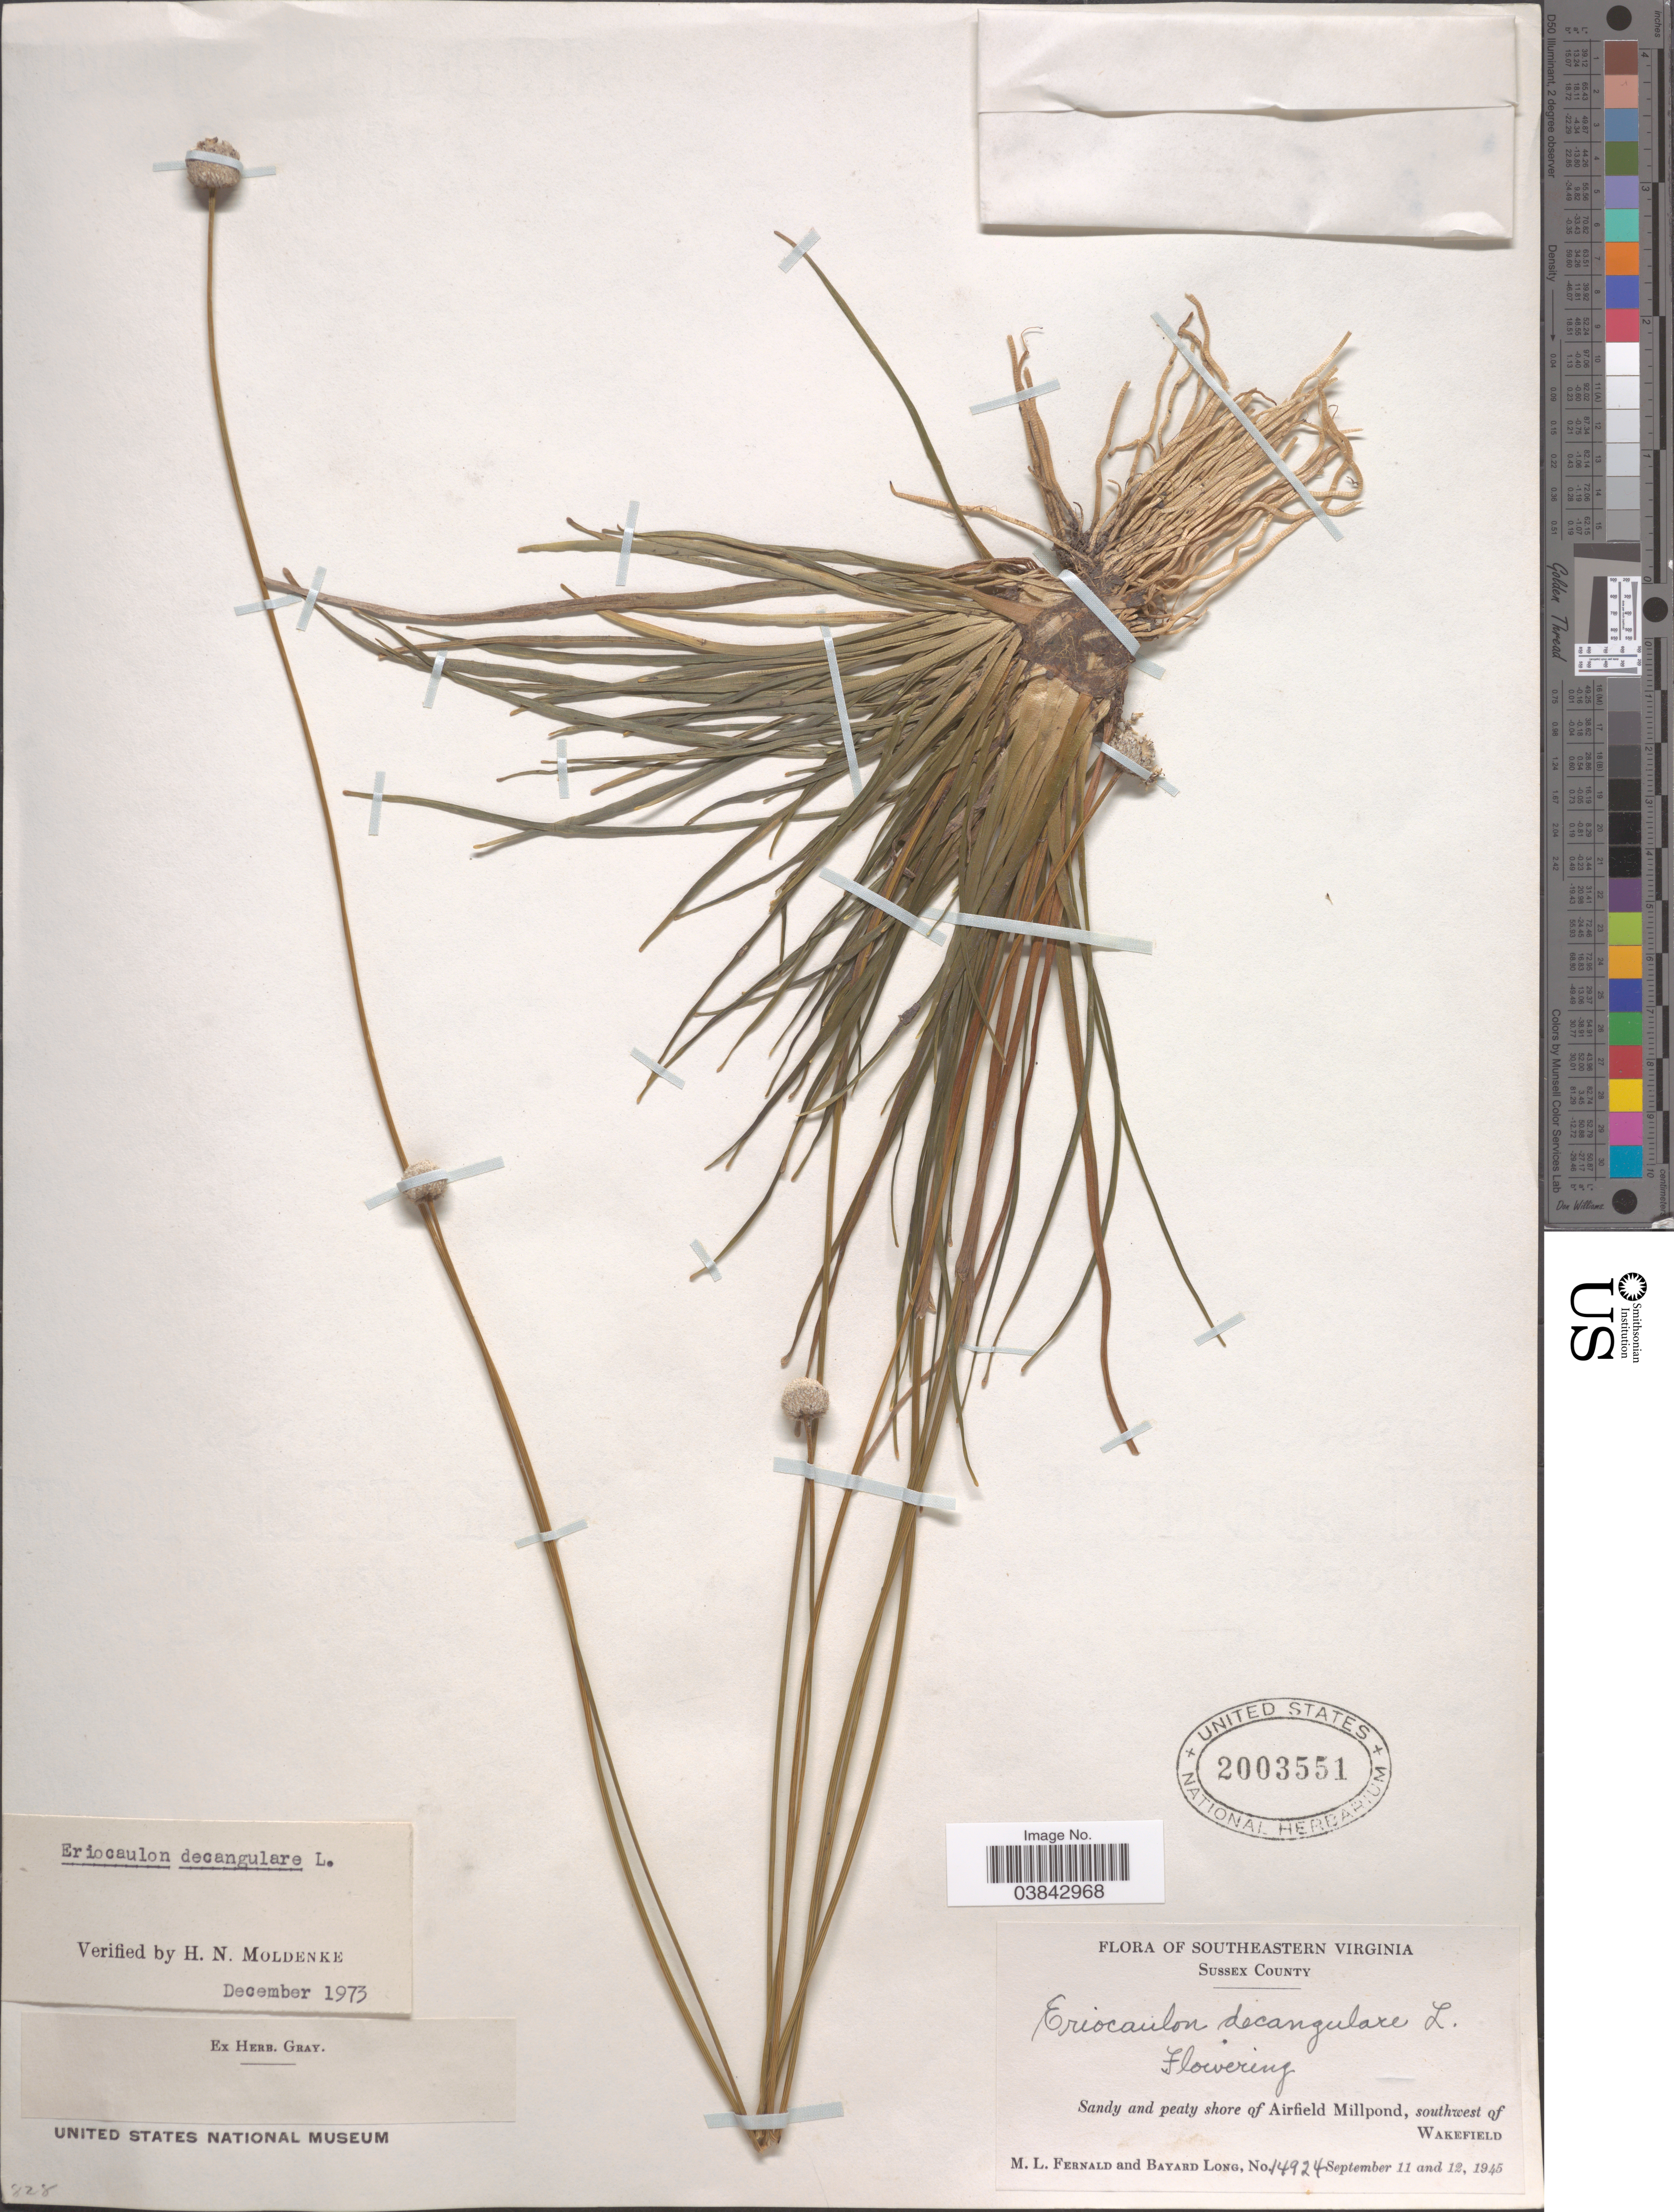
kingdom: Plantae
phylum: Tracheophyta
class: Liliopsida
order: Poales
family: Eriocaulaceae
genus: Eriocaulon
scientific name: Eriocaulon decangulare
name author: L.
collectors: M. L. Fernald & B. Long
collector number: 14924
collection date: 1945-09-11/1945-09-12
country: United States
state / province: Virginia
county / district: Sussex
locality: Southeastern Virginia. Sussex County. Shore of Airfield Millpond, southwest of Wakefield.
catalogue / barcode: US 2003551